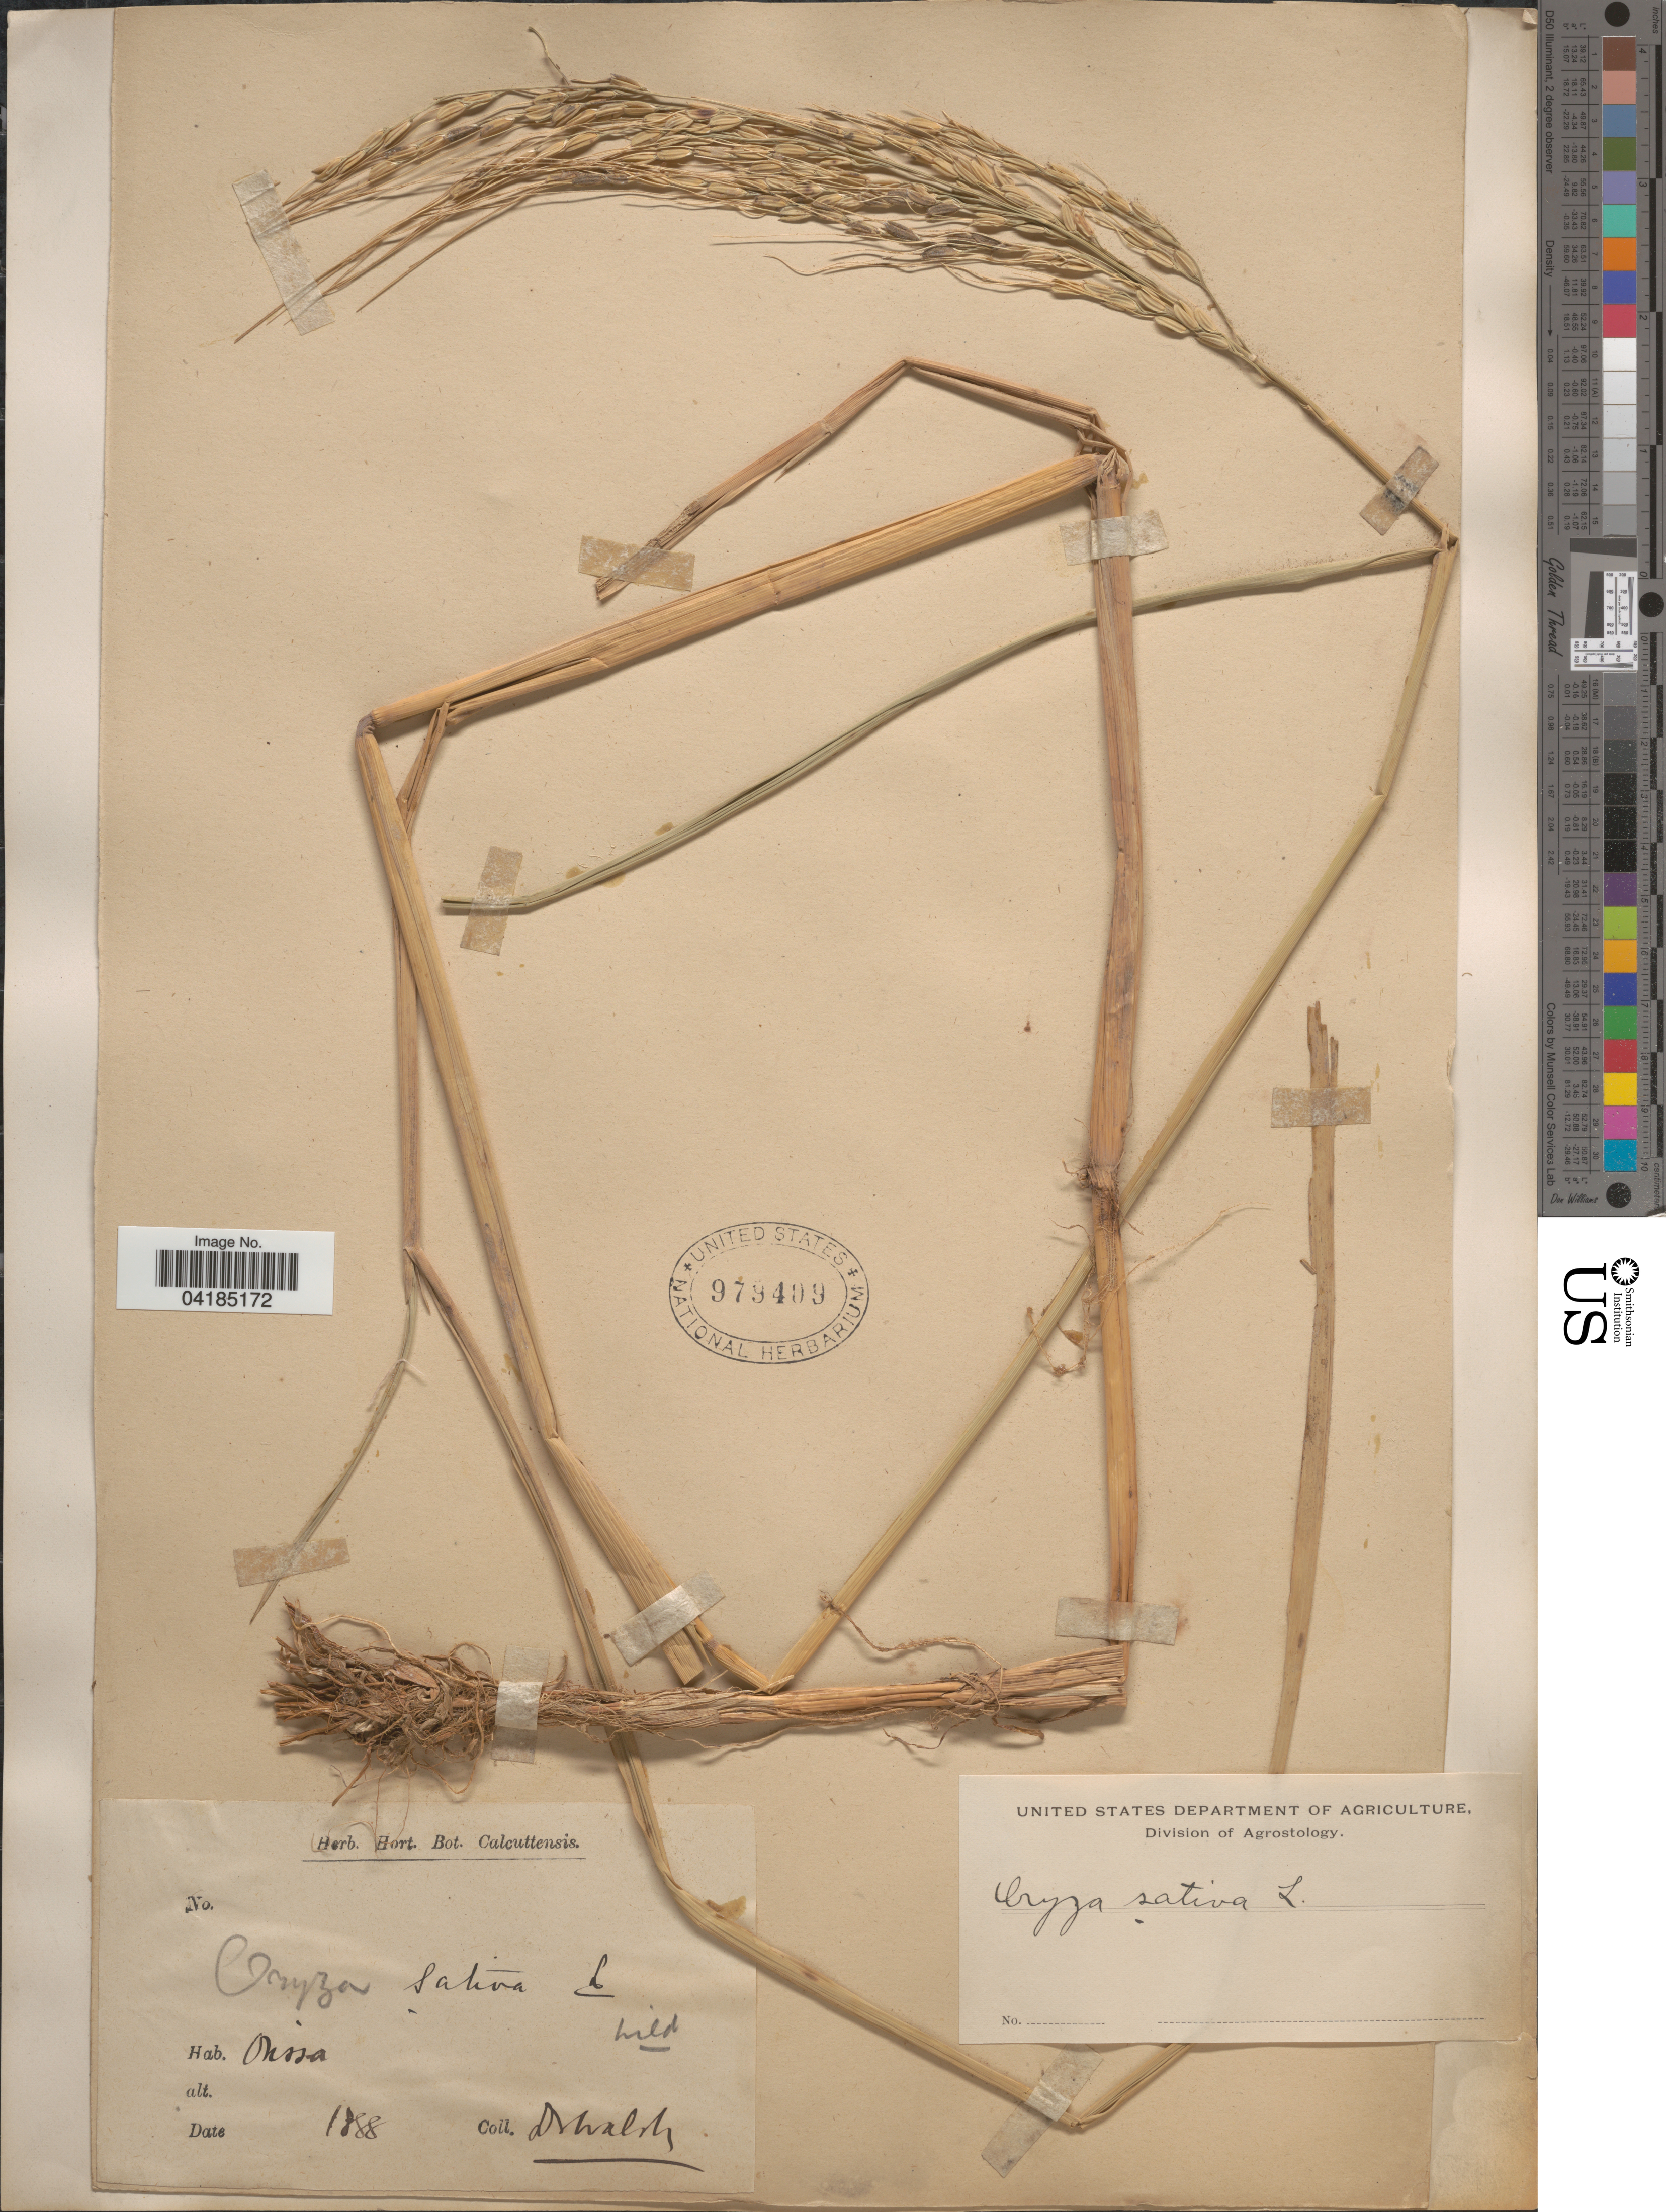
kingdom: Plantae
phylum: Tracheophyta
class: Liliopsida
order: Poales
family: Poaceae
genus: Oryza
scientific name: Oryza sativa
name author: L.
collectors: -. Walsh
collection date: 1888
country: India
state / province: Orissa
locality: Orissa.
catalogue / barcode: US 979409